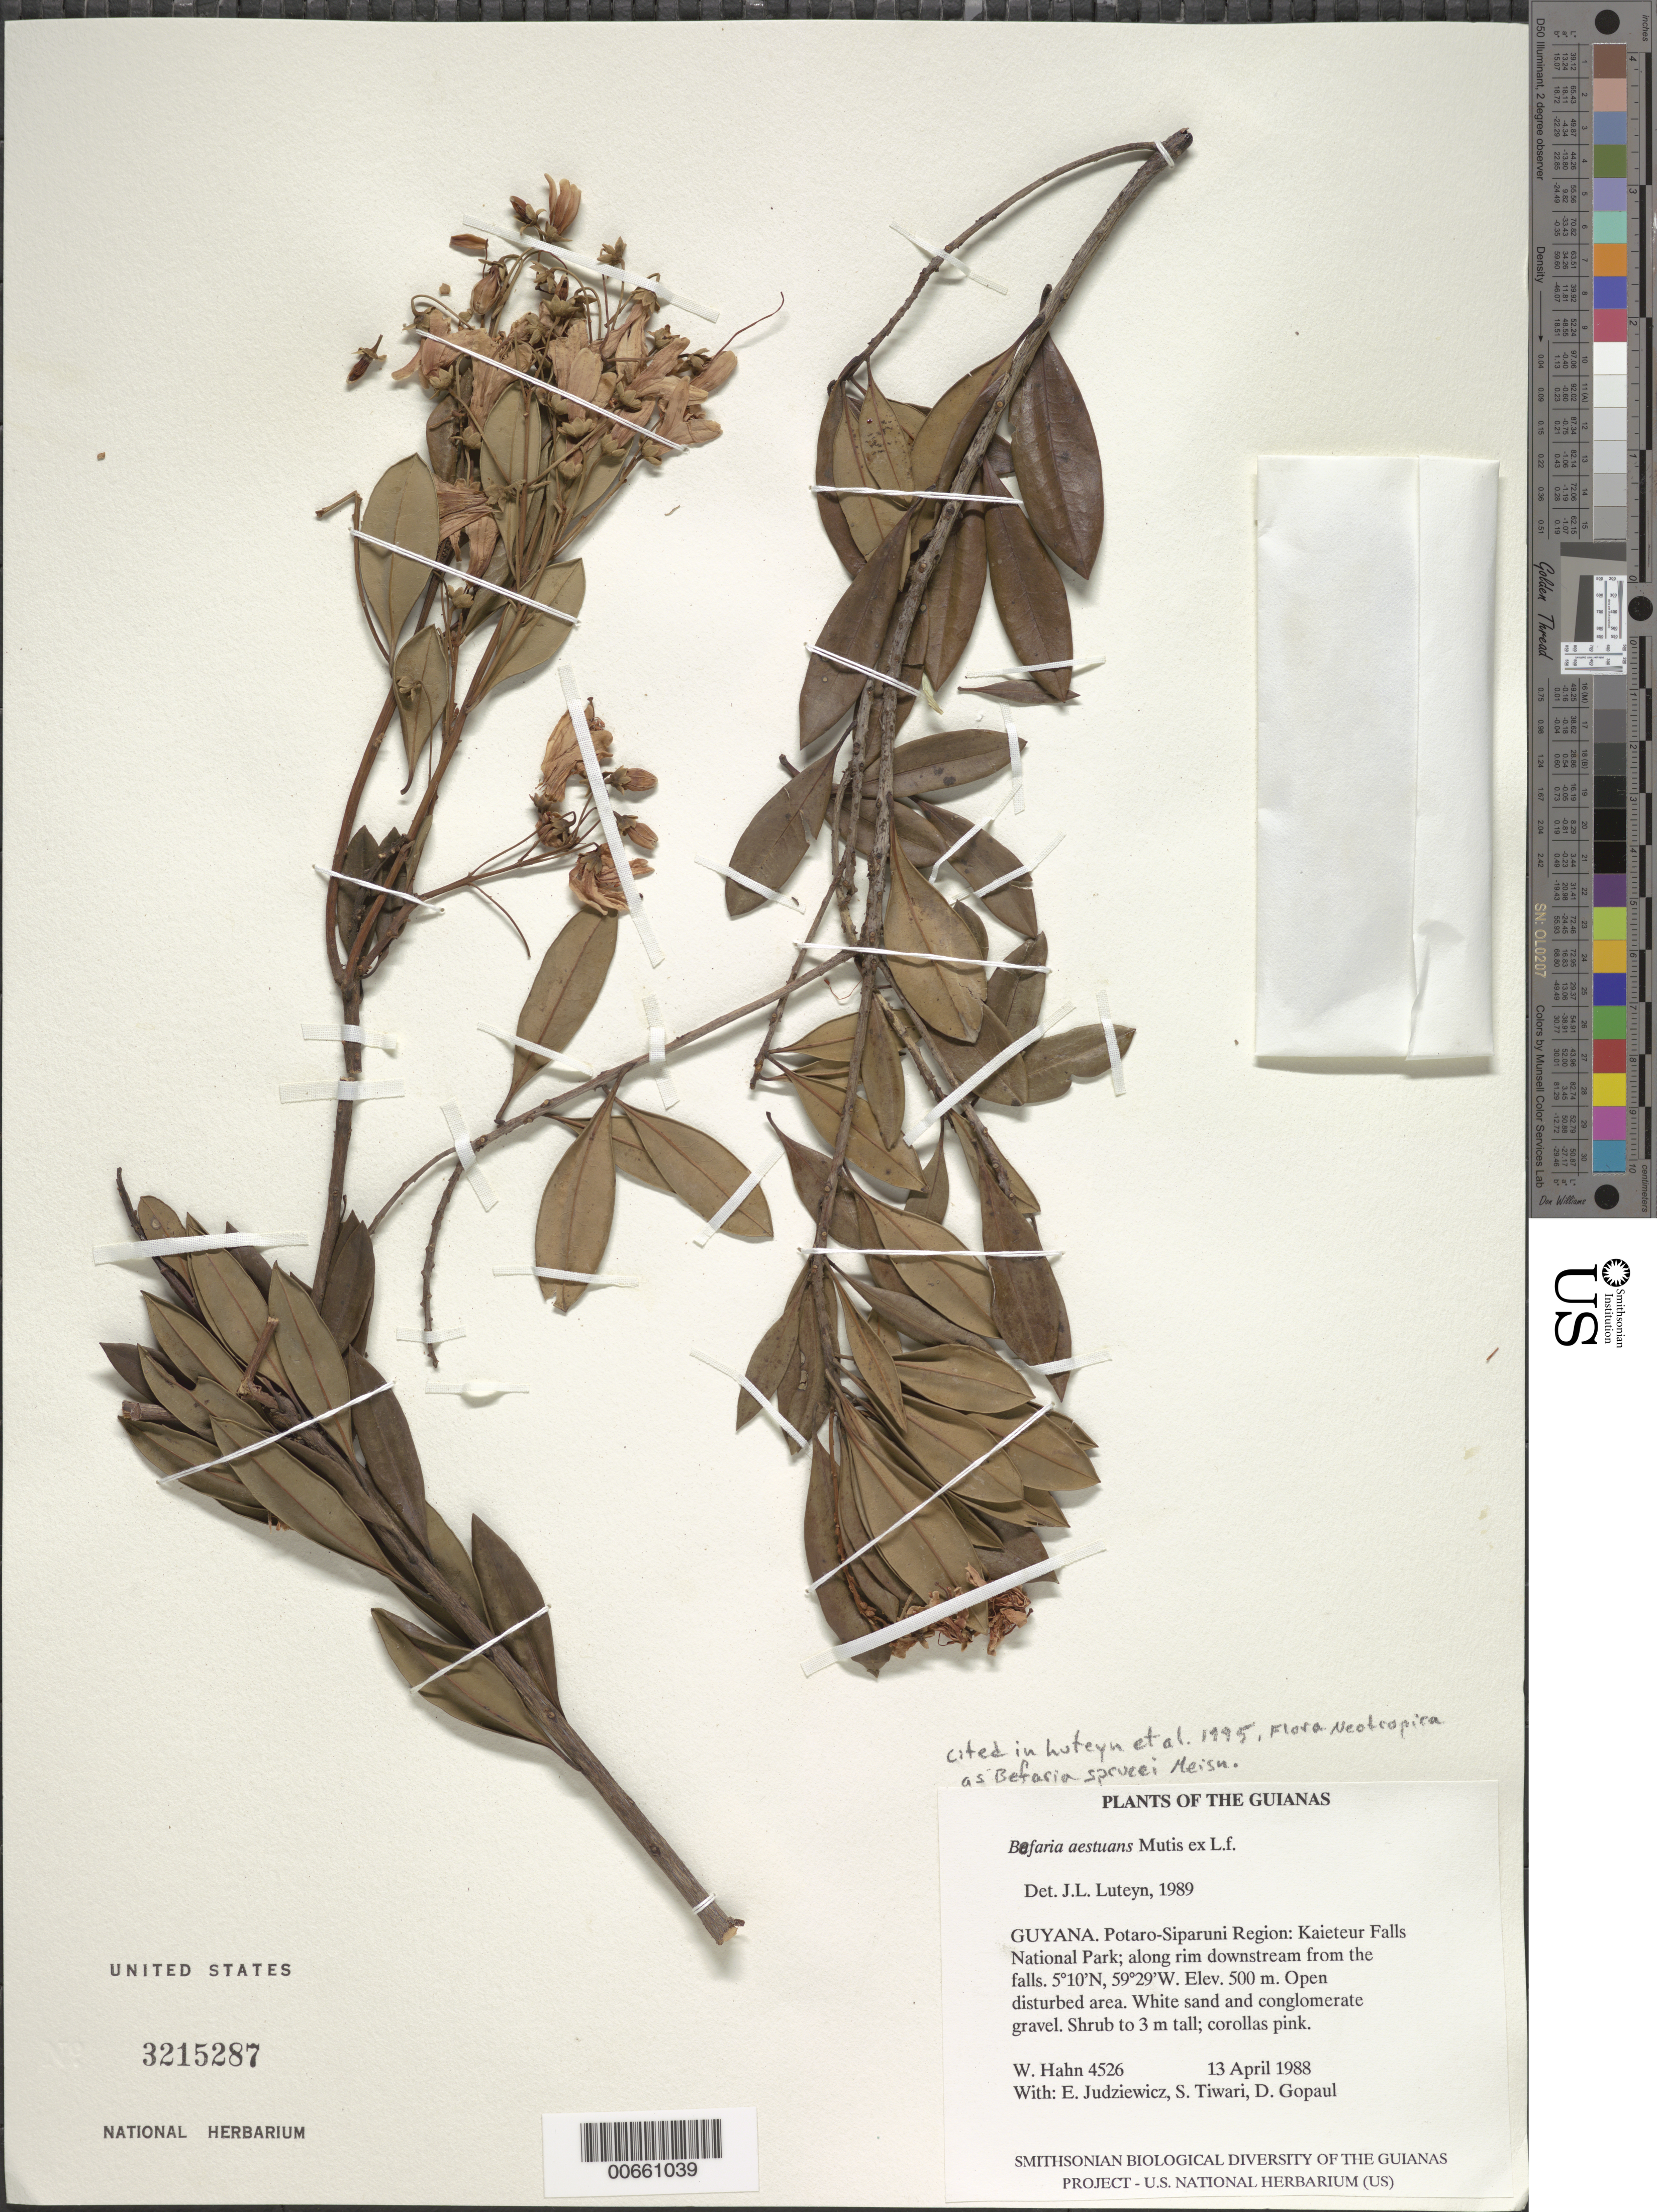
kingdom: Plantae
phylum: Tracheophyta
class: Magnoliopsida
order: Ericales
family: Ericaceae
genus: Bejaria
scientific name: Bejaria sprucei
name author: Meisn.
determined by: Clemants, S. E.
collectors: W. Hahn, E. J. Judziewicz, S. Tiwari & D. Gopaul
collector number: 4526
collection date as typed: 13 April 1988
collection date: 1988-04-13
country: Guyana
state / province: Potaro-Siparuni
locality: Kaieteur Falls National Park; along rim downstream from the falls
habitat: Open disturbed area. White sand and conglomerate gravel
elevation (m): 500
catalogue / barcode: US 3215287